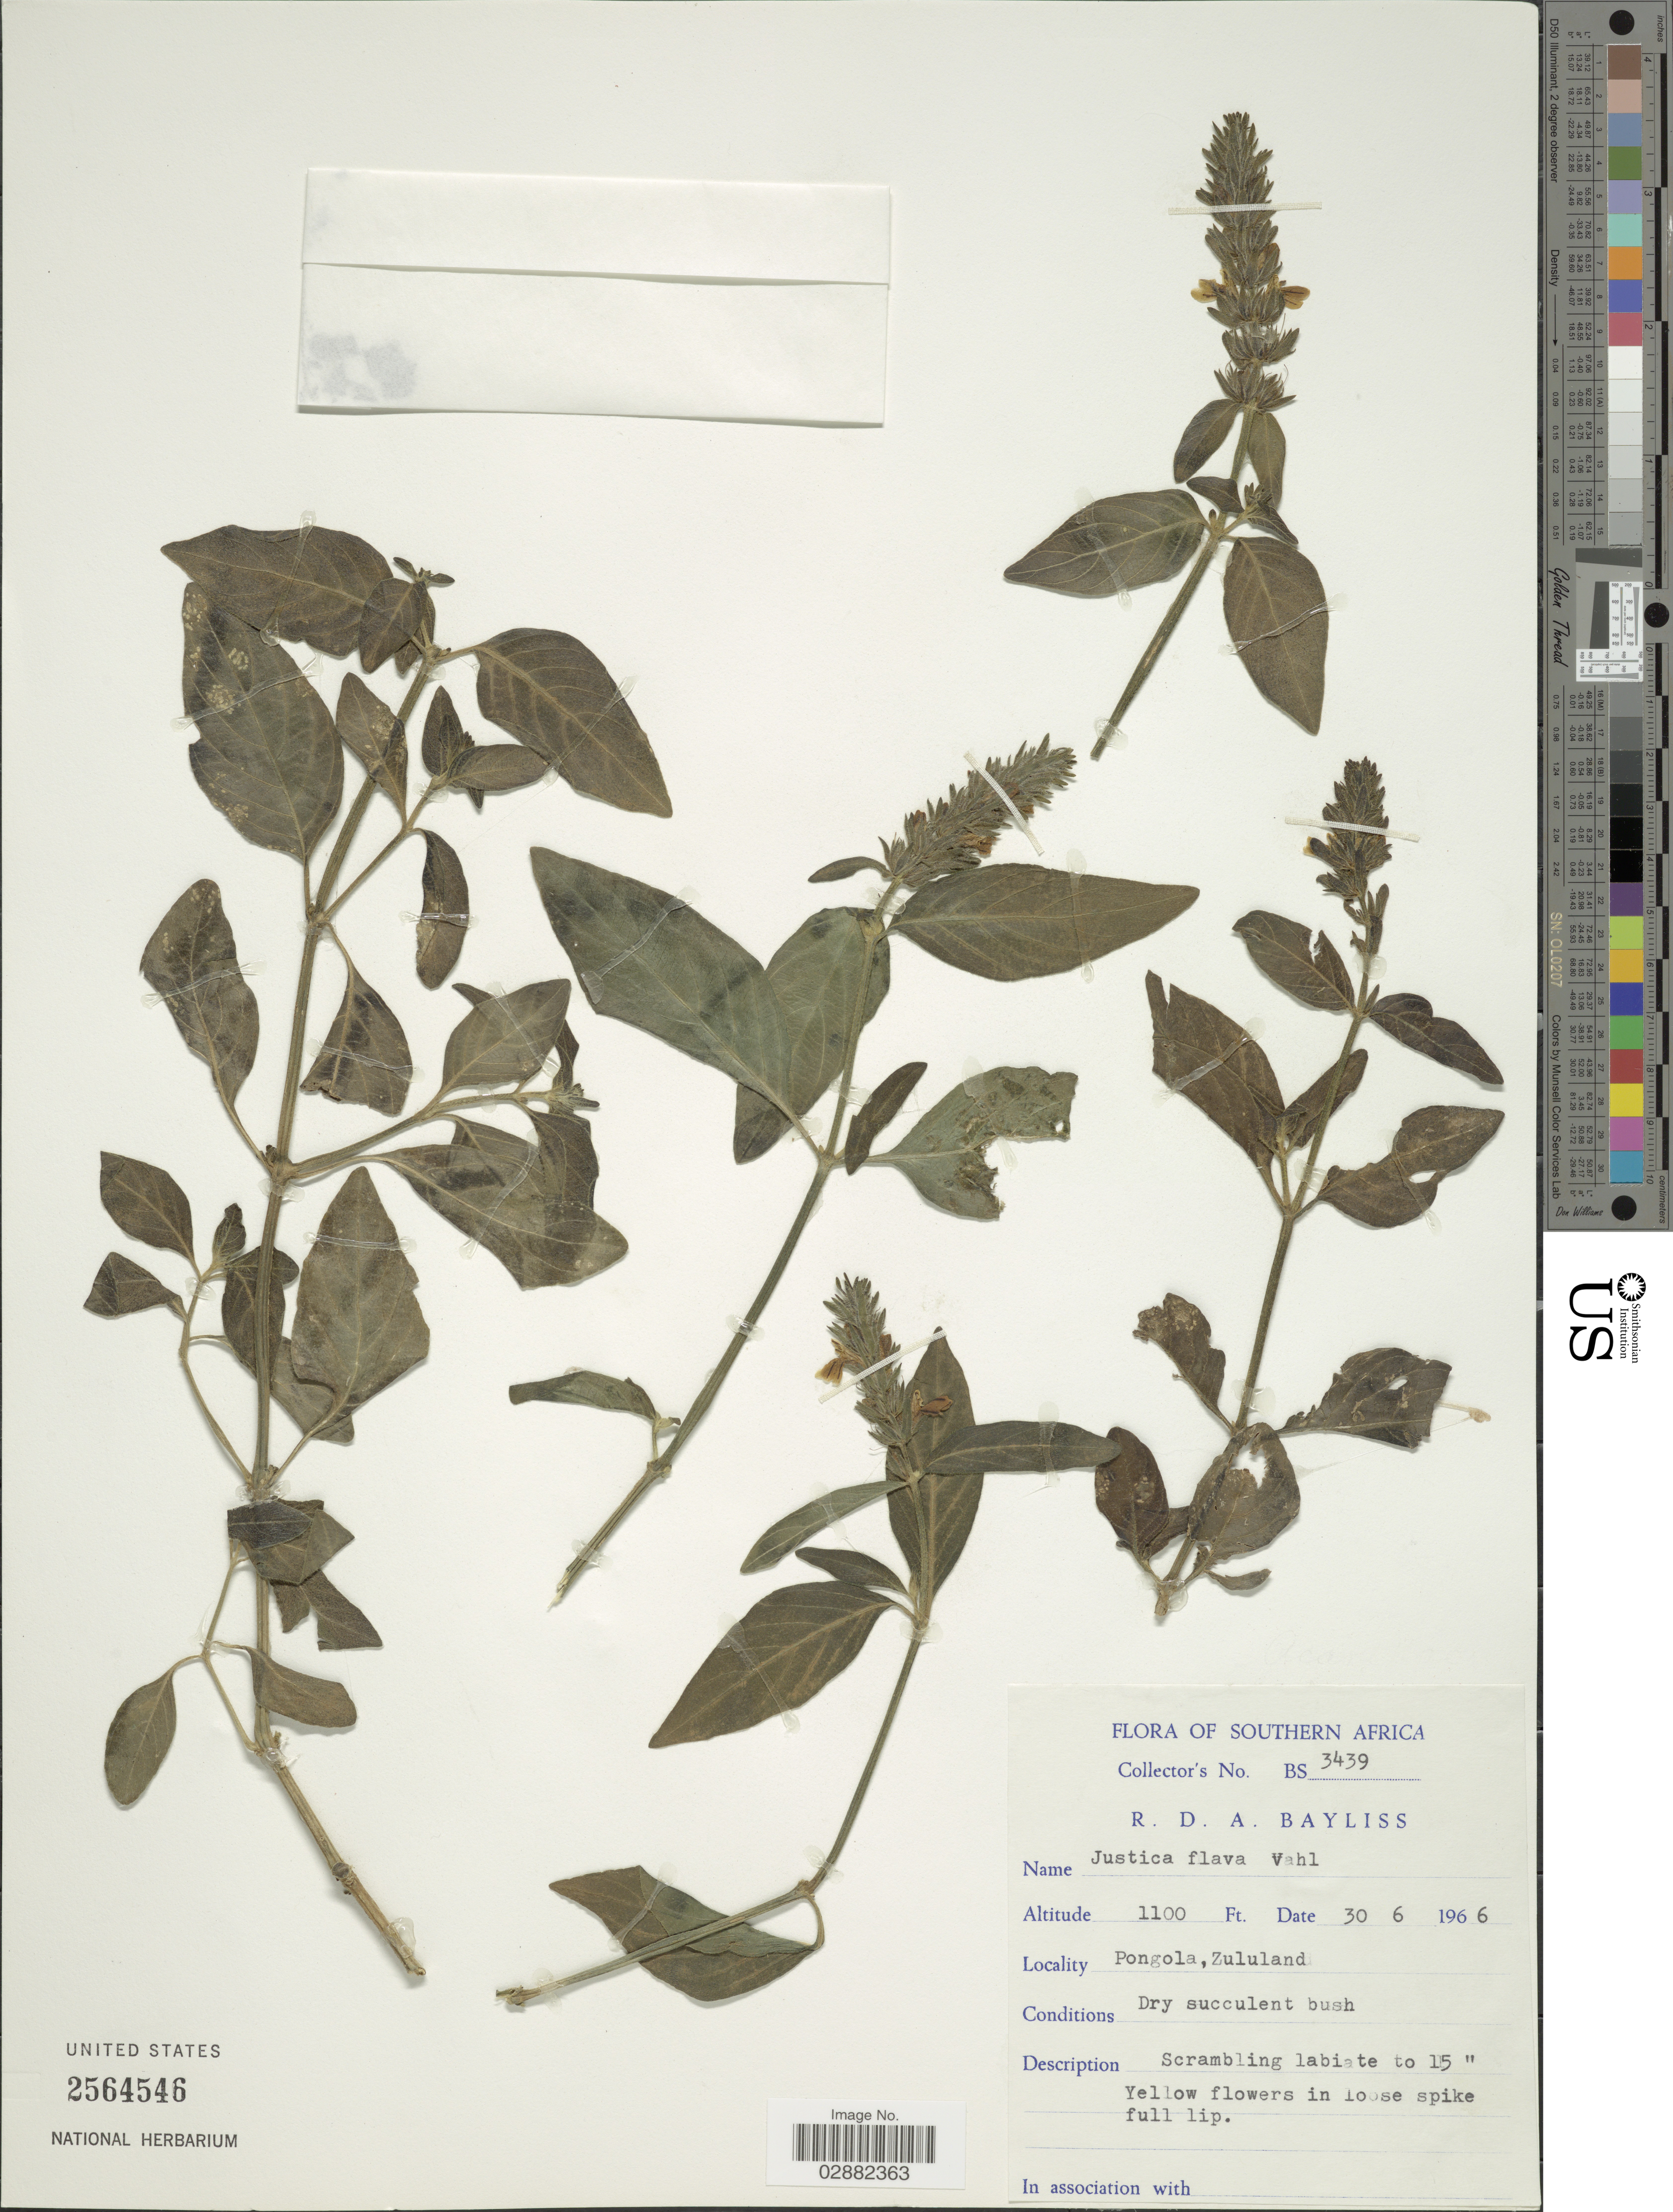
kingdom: Plantae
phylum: Tracheophyta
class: Magnoliopsida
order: Lamiales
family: Acanthaceae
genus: Justicia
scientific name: Justicia flava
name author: (Forssk.) Vahl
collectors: R. Bayliss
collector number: BS3439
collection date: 1966-06-30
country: South Africa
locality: Southern Africa, Pongola, Zululand.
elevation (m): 335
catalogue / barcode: US 2564546